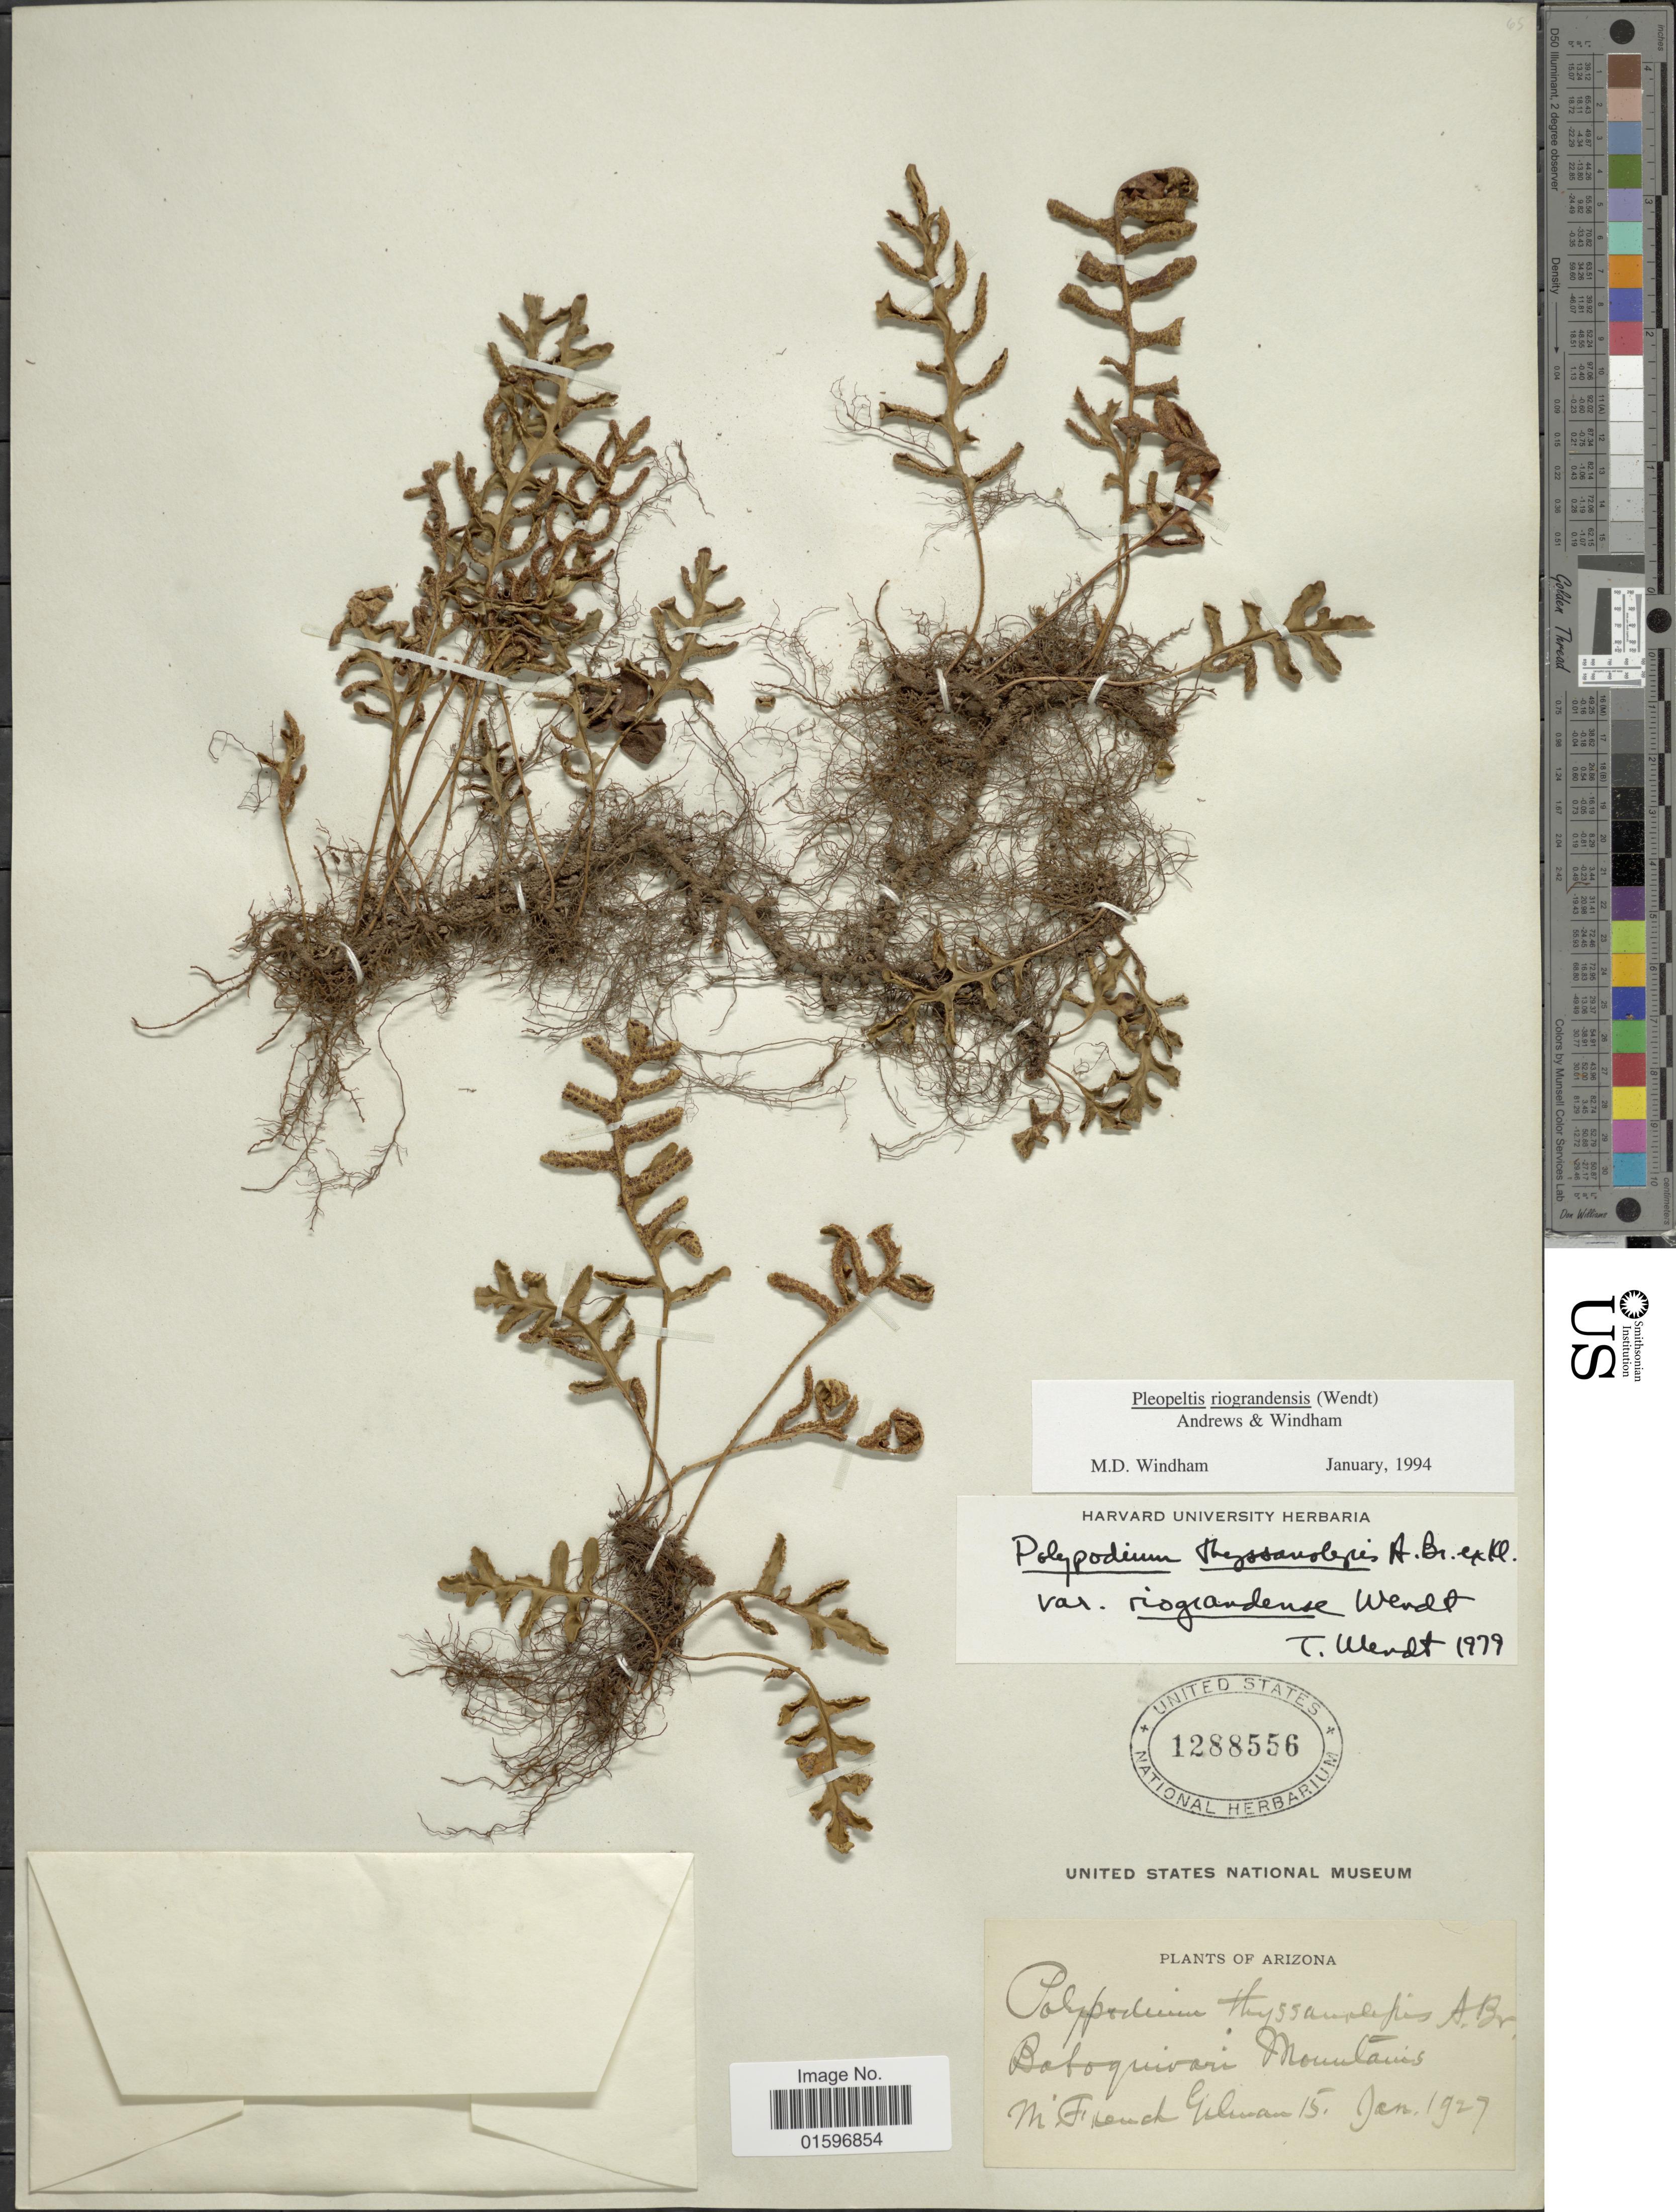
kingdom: Plantae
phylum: Tracheophyta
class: Polypodiopsida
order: Polypodiales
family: Polypodiaceae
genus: Pleopeltis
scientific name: Pleopeltis thyssanolepis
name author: (A. Braun ex Klotzsch) E.G. Andrews & Windham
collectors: M. F. Gilman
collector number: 15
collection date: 1927-01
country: United States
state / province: Arizona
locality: Arizona, Baboquivari Mountains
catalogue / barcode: US 1288556